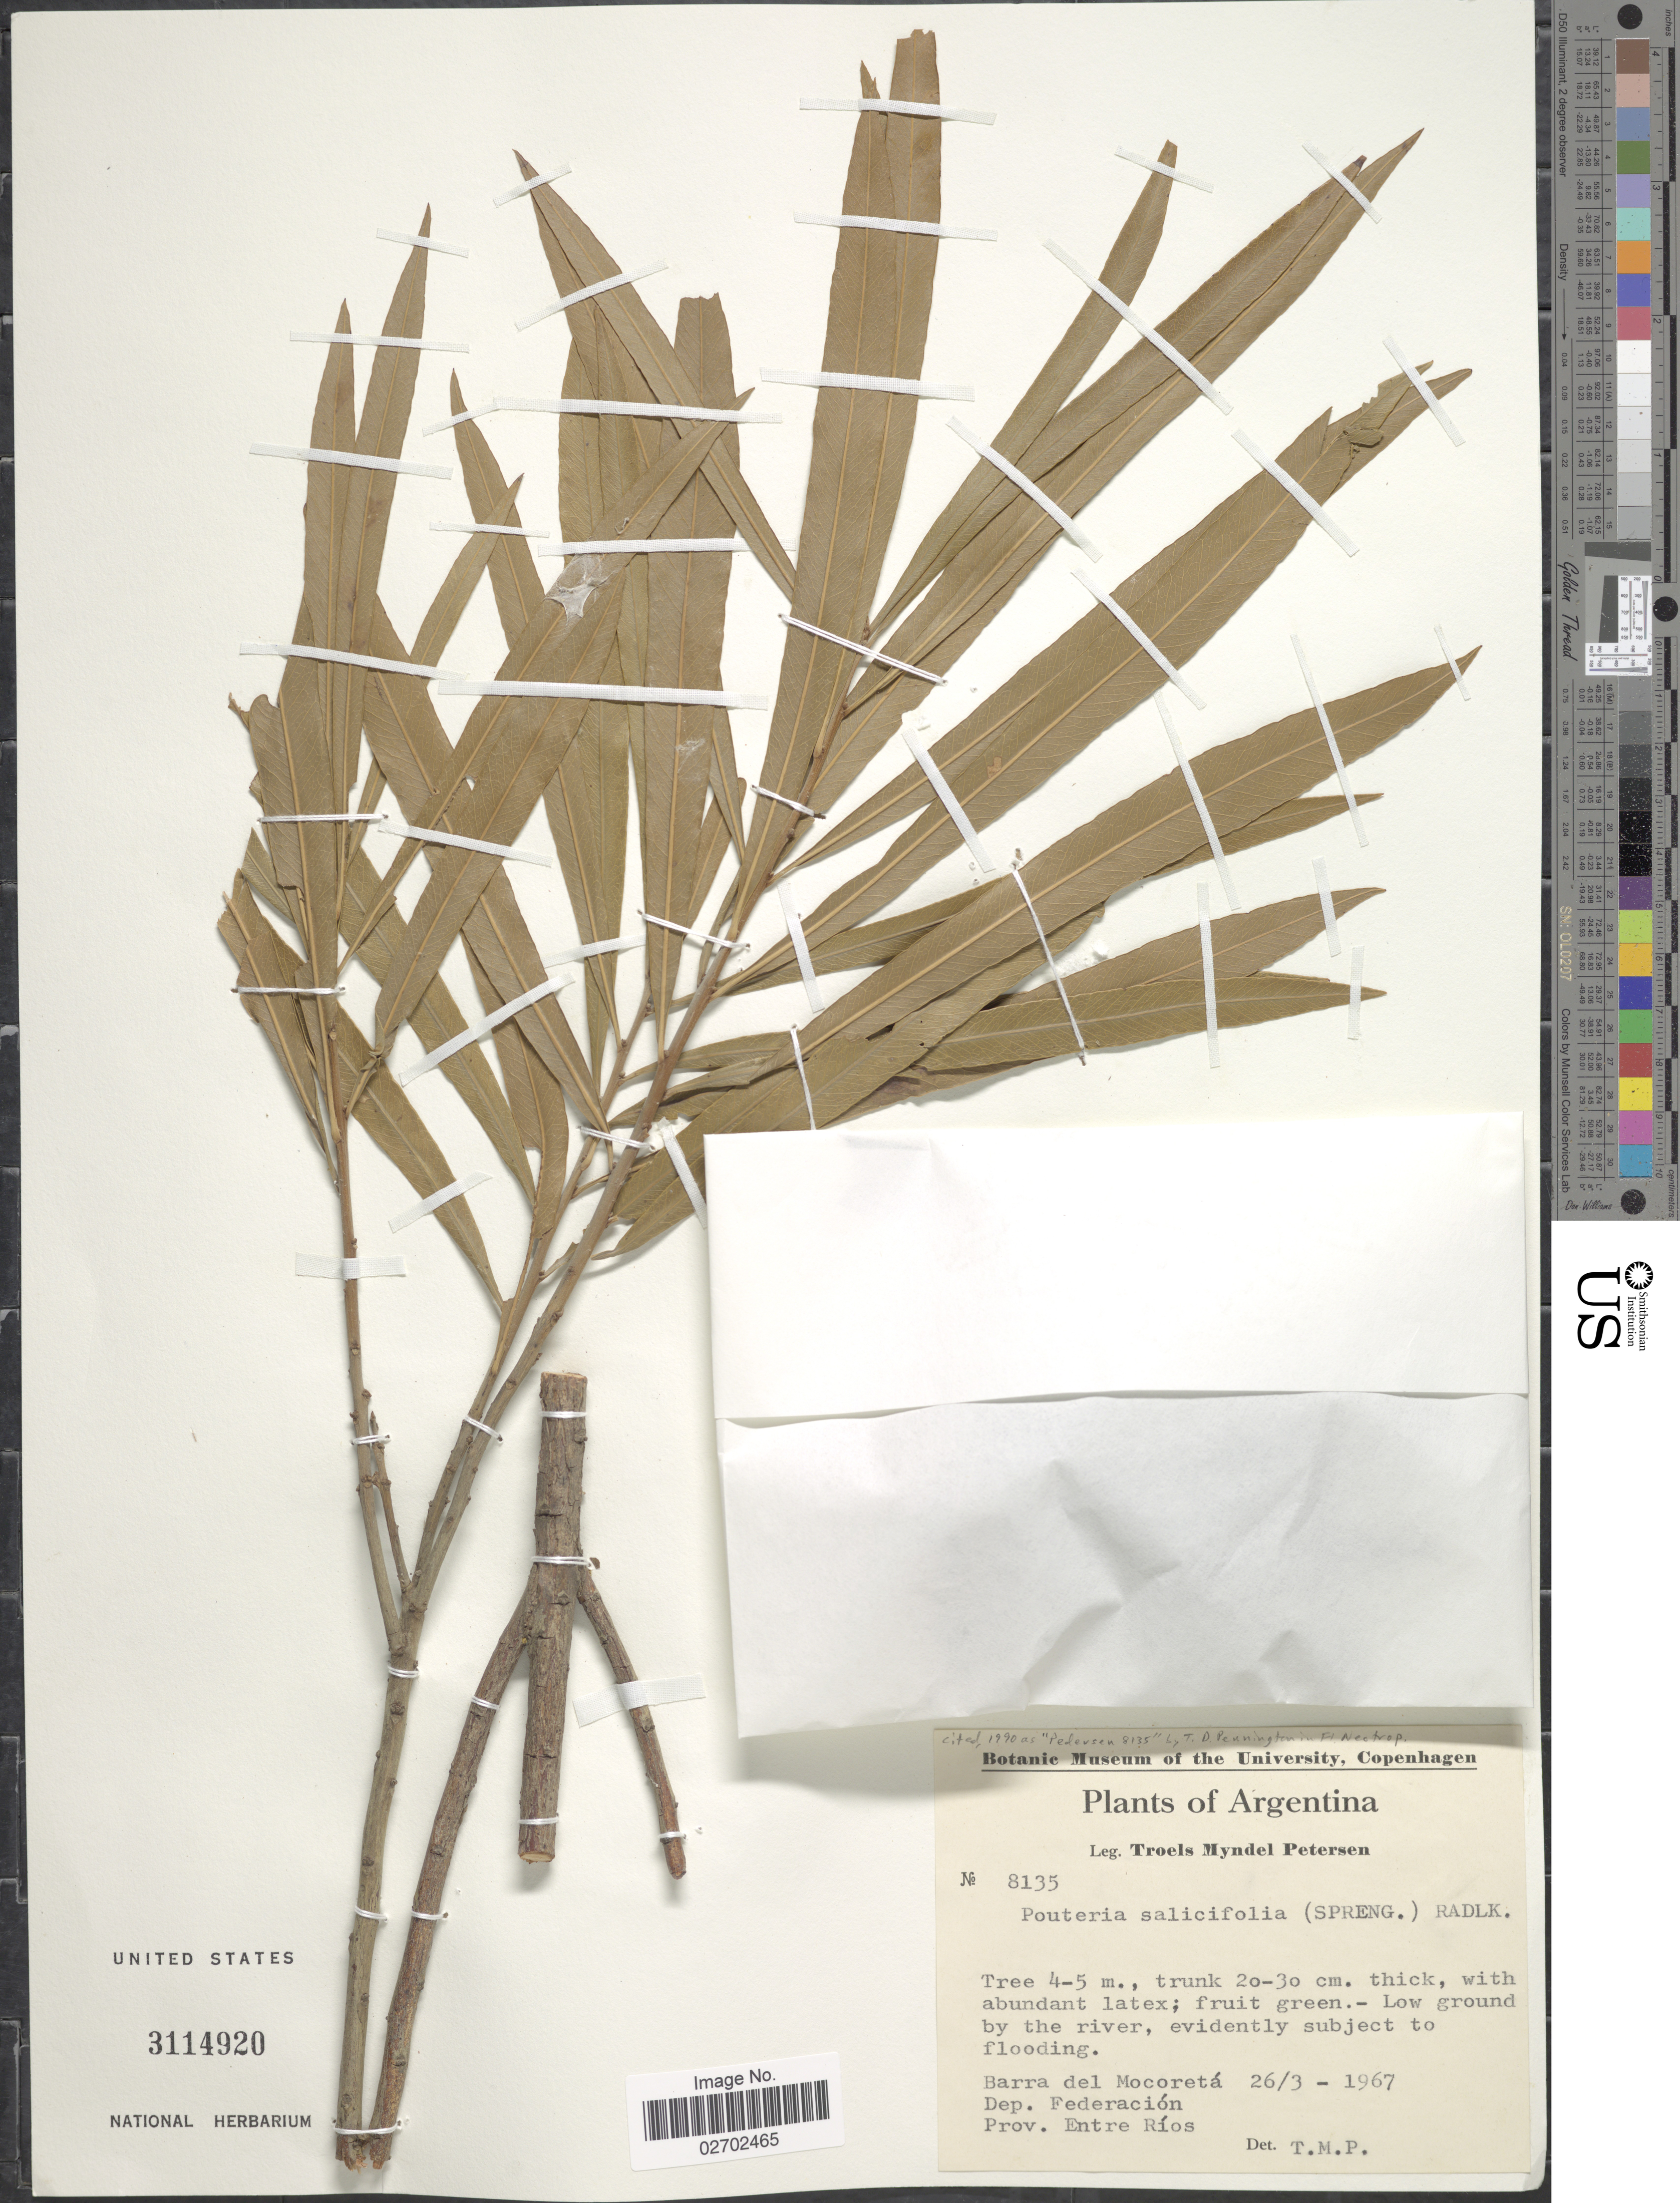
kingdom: Plantae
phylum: Tracheophyta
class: Magnoliopsida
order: Ericales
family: Sapotaceae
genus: Pouteria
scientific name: Pouteria salicifolia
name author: (Spreng.) Radlk.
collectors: T. Pederson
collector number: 8135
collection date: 1967-03-26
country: Argentina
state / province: Entre Rios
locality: Barra del Mocoretá. Dep. Federación.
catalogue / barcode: US 3114920